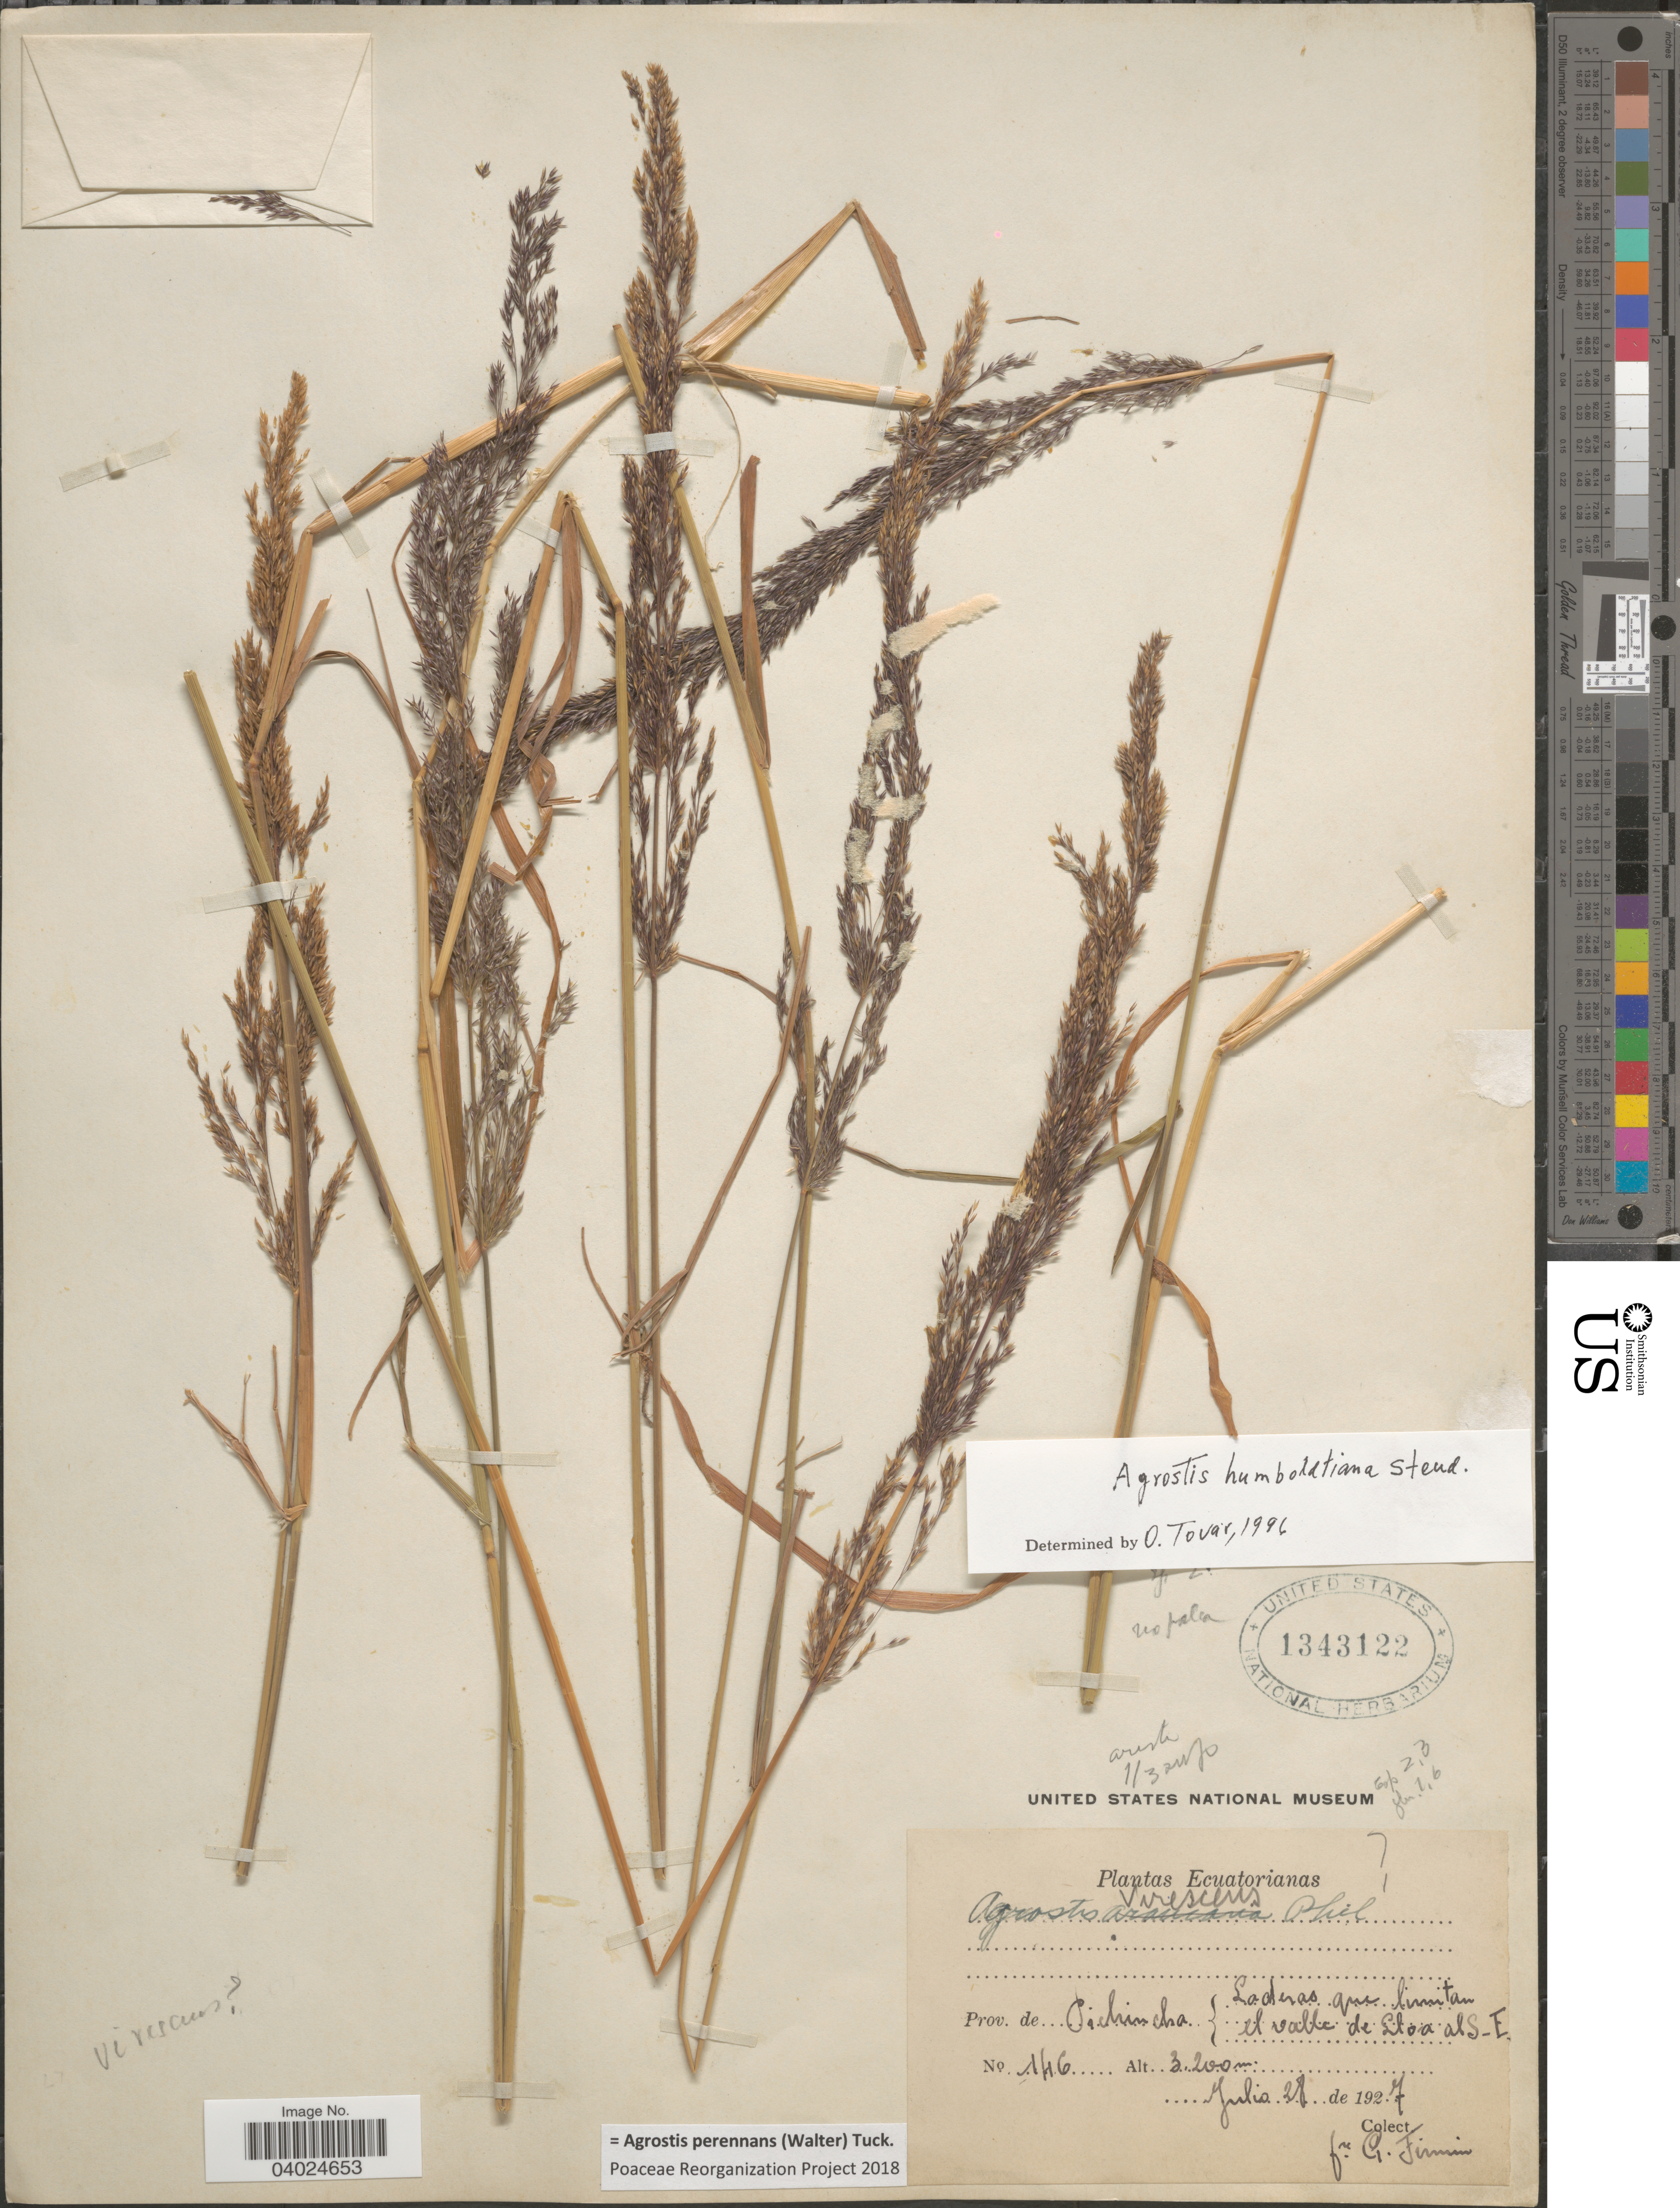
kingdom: Plantae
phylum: Tracheophyta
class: Liliopsida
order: Poales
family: Poaceae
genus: Agrostis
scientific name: Agrostis perennans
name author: (Walter) Tuck.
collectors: F. Firmin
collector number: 146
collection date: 1927-07-28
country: Ecuador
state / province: Pichincha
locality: Laderas que limitan el valle de Lloa al S-E.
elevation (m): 3200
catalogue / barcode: US 1343122